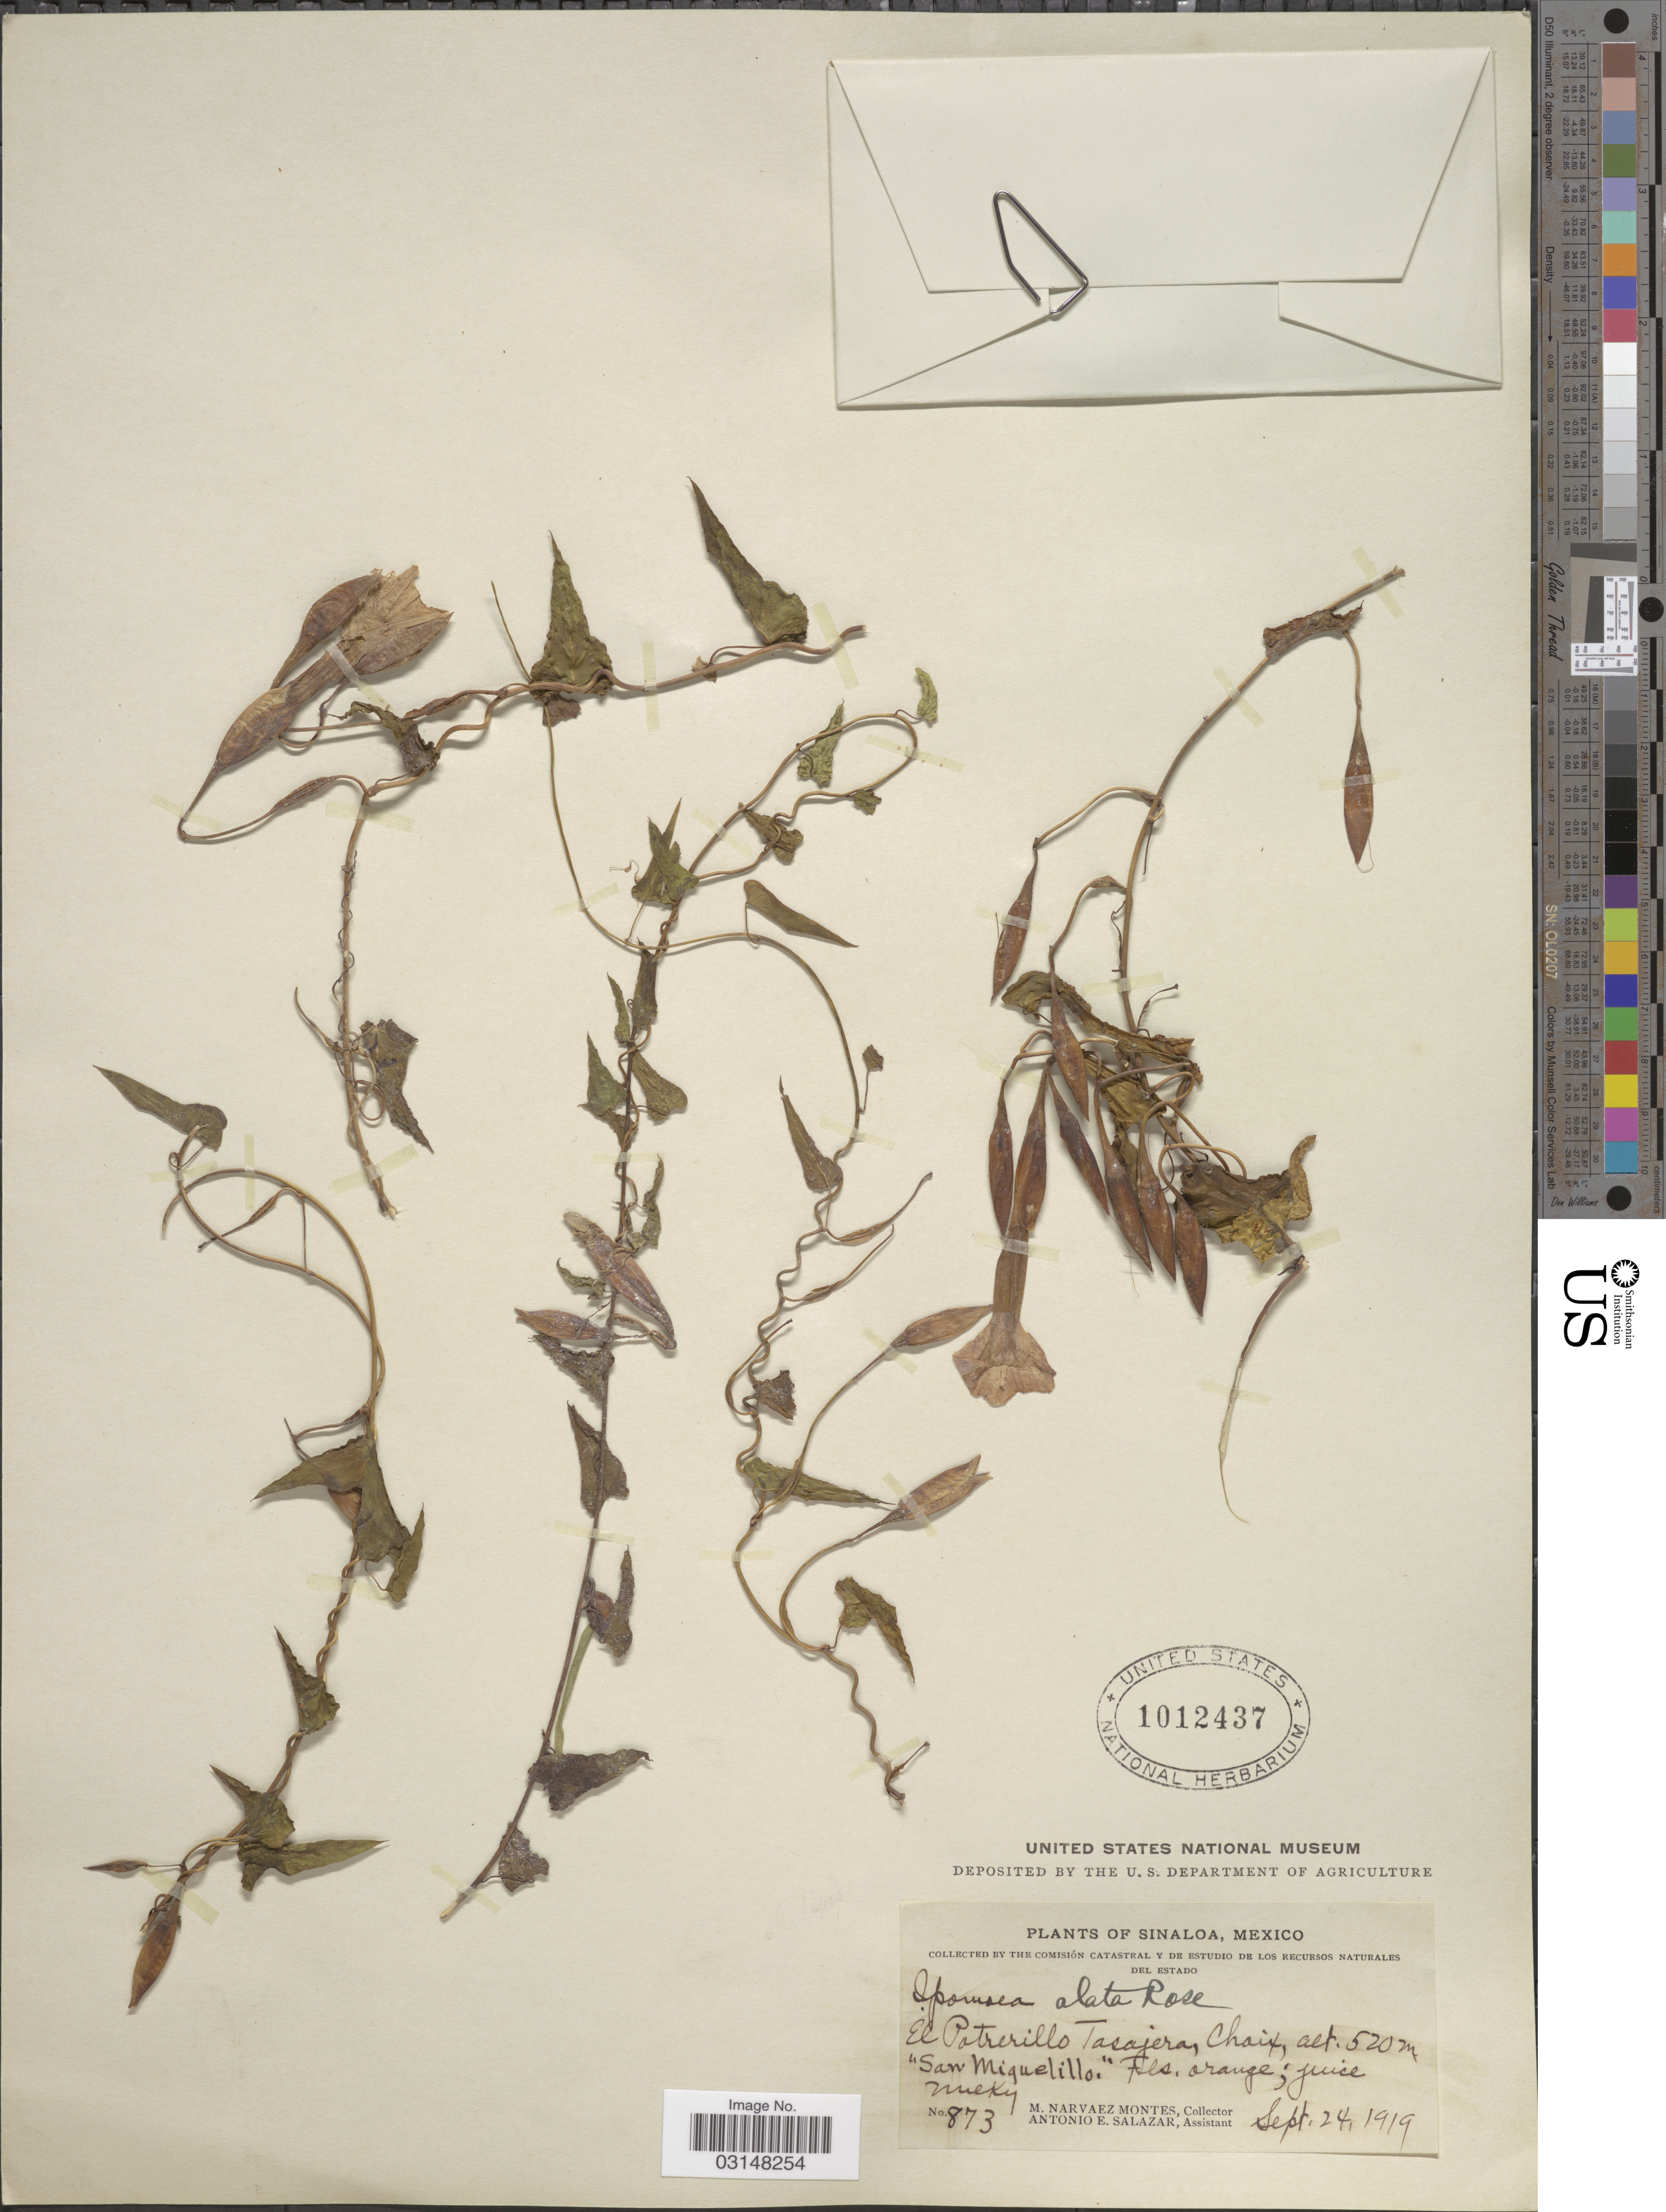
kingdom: Plantae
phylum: Tracheophyta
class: Magnoliopsida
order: Solanales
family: Convolvulaceae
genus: Operculina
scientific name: Operculina pteripes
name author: (G. Don) O'Donell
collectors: M. Narvaez-Montes & A. E. Salazar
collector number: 873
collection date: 1919-09-24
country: Mexico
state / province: Sinaloa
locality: El Potrerillo Tasajera, Choix.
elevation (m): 520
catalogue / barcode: US 1012437